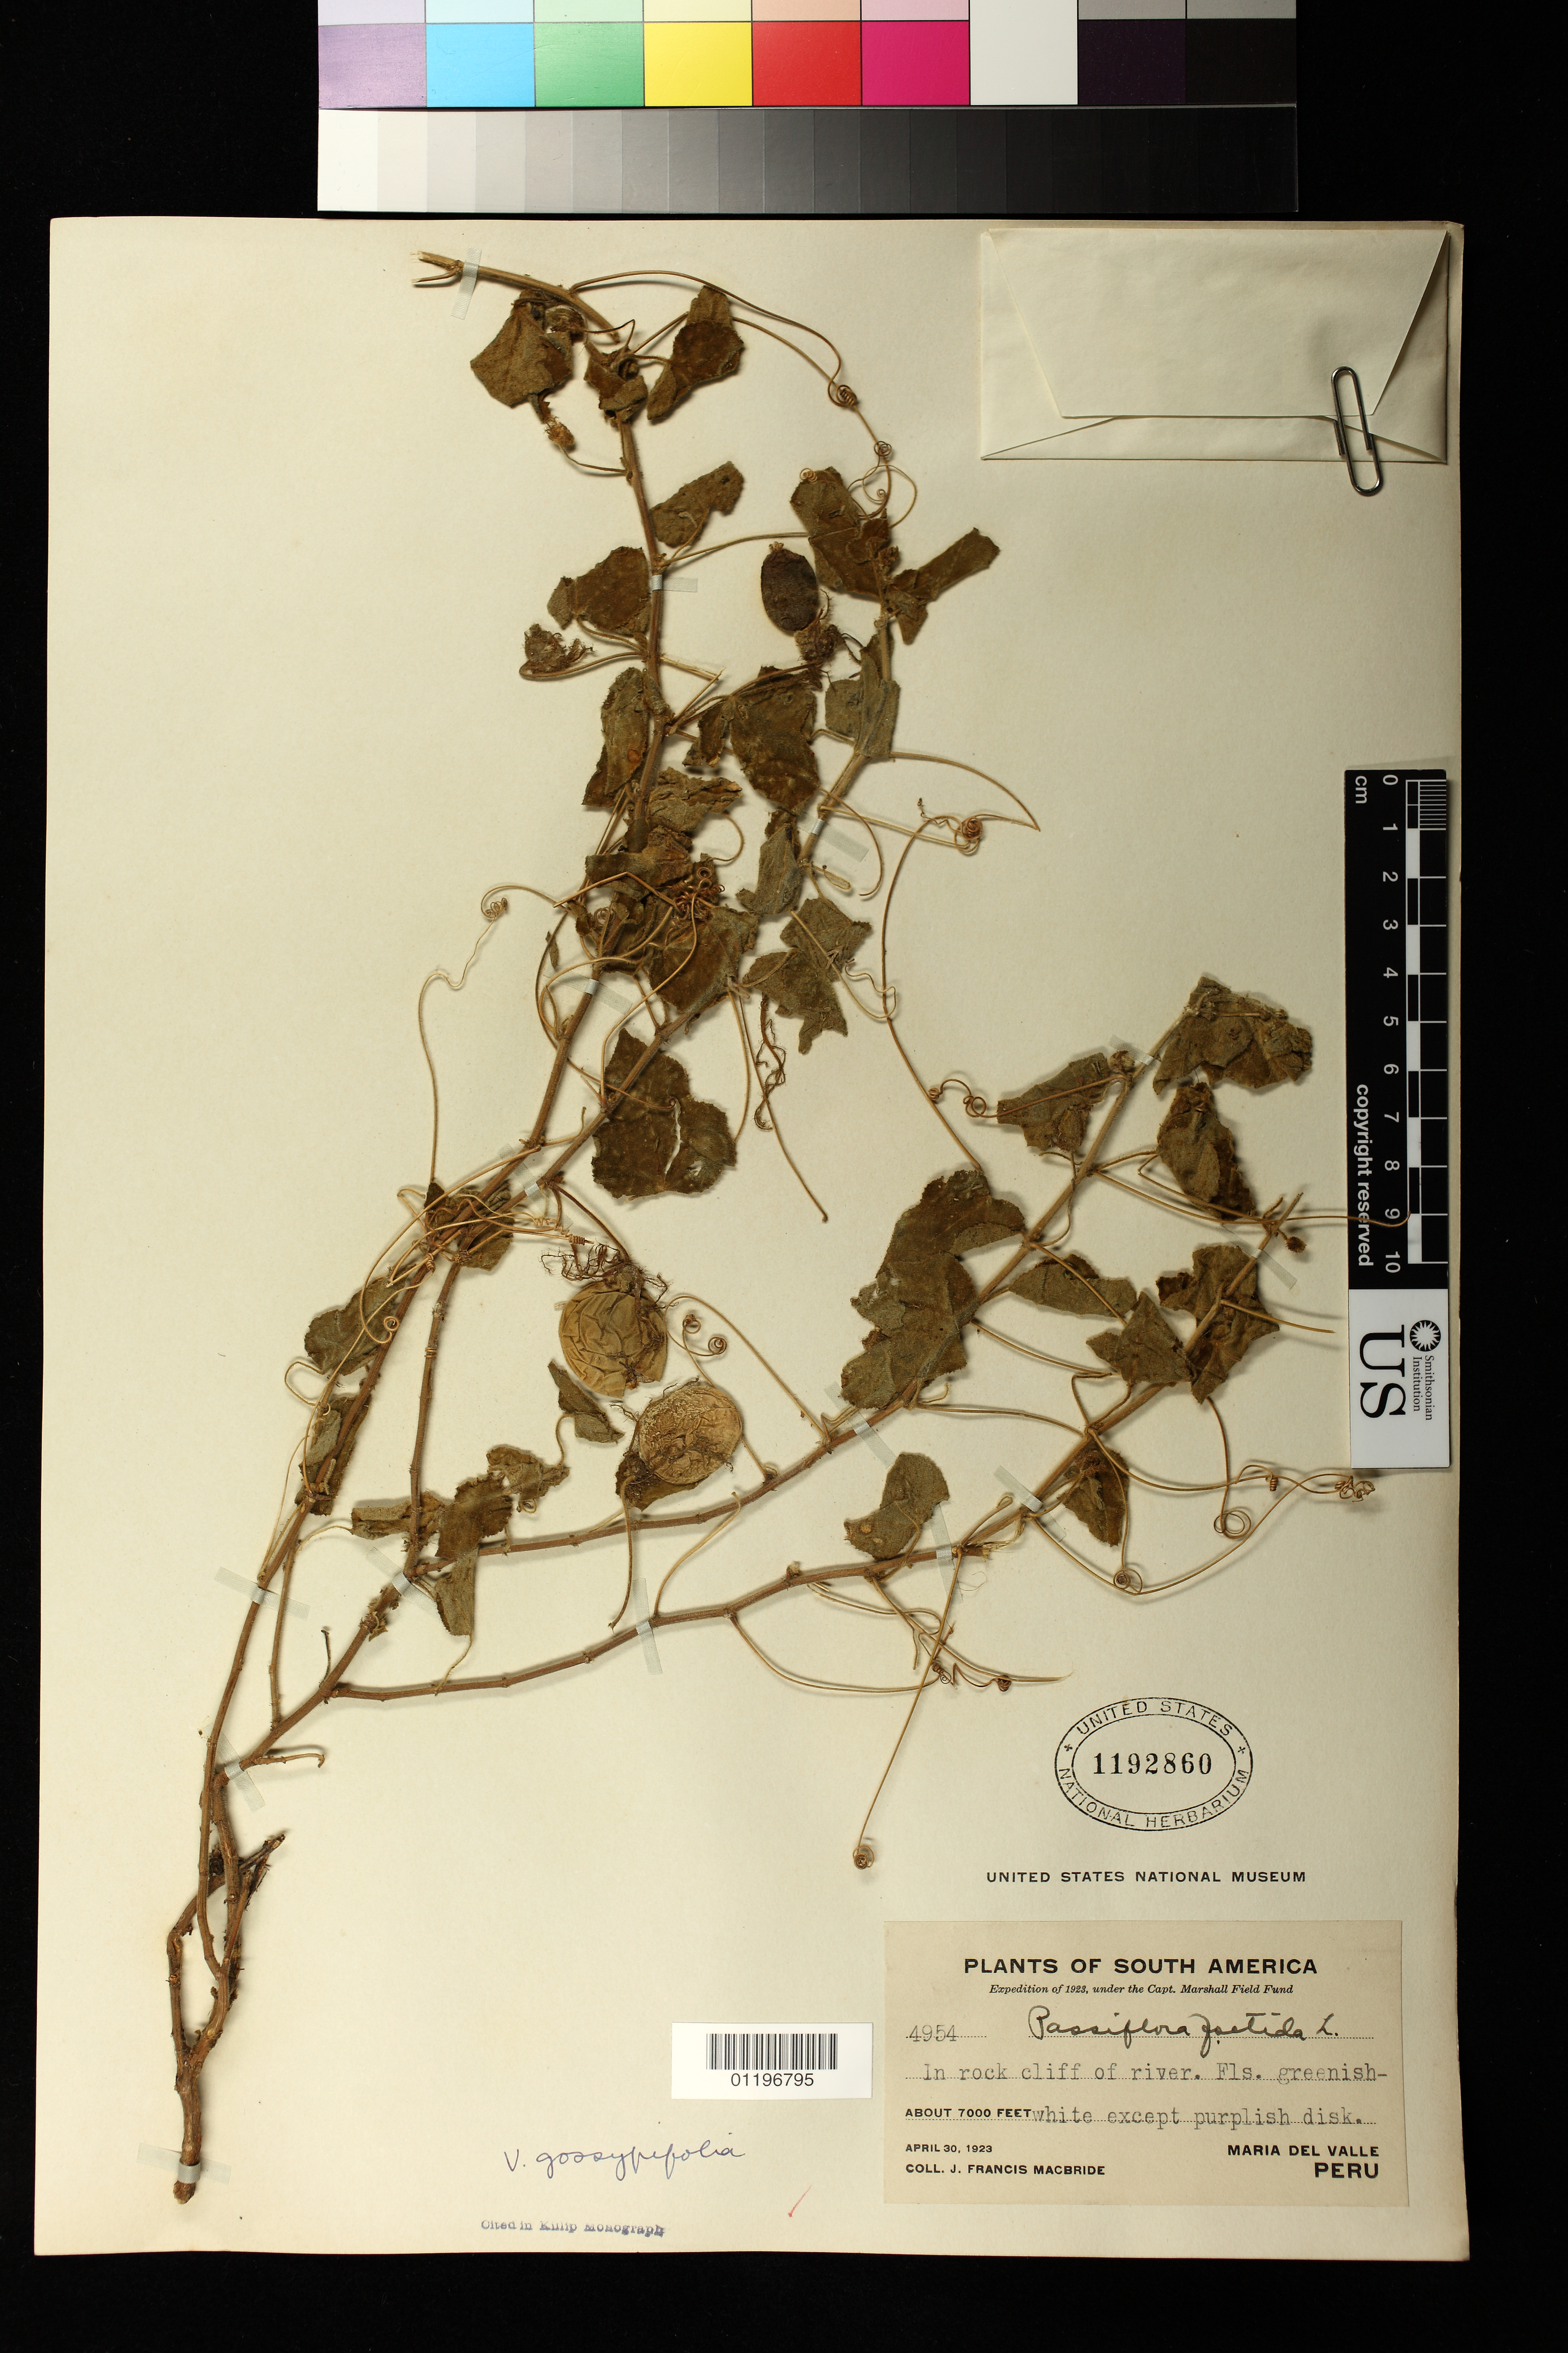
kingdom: Plantae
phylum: Tracheophyta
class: Magnoliopsida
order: Malpighiales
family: Passifloraceae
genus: Passiflora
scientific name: Passiflora foetida var. gossypiifolia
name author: (Desv.) Mast.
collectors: J. F. Macbride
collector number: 4954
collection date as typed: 30 Apr 1923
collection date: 1923-04-30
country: Peru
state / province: Huánuco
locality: In rock cliff of river, Maria del Valle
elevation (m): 2134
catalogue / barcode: US 1192860